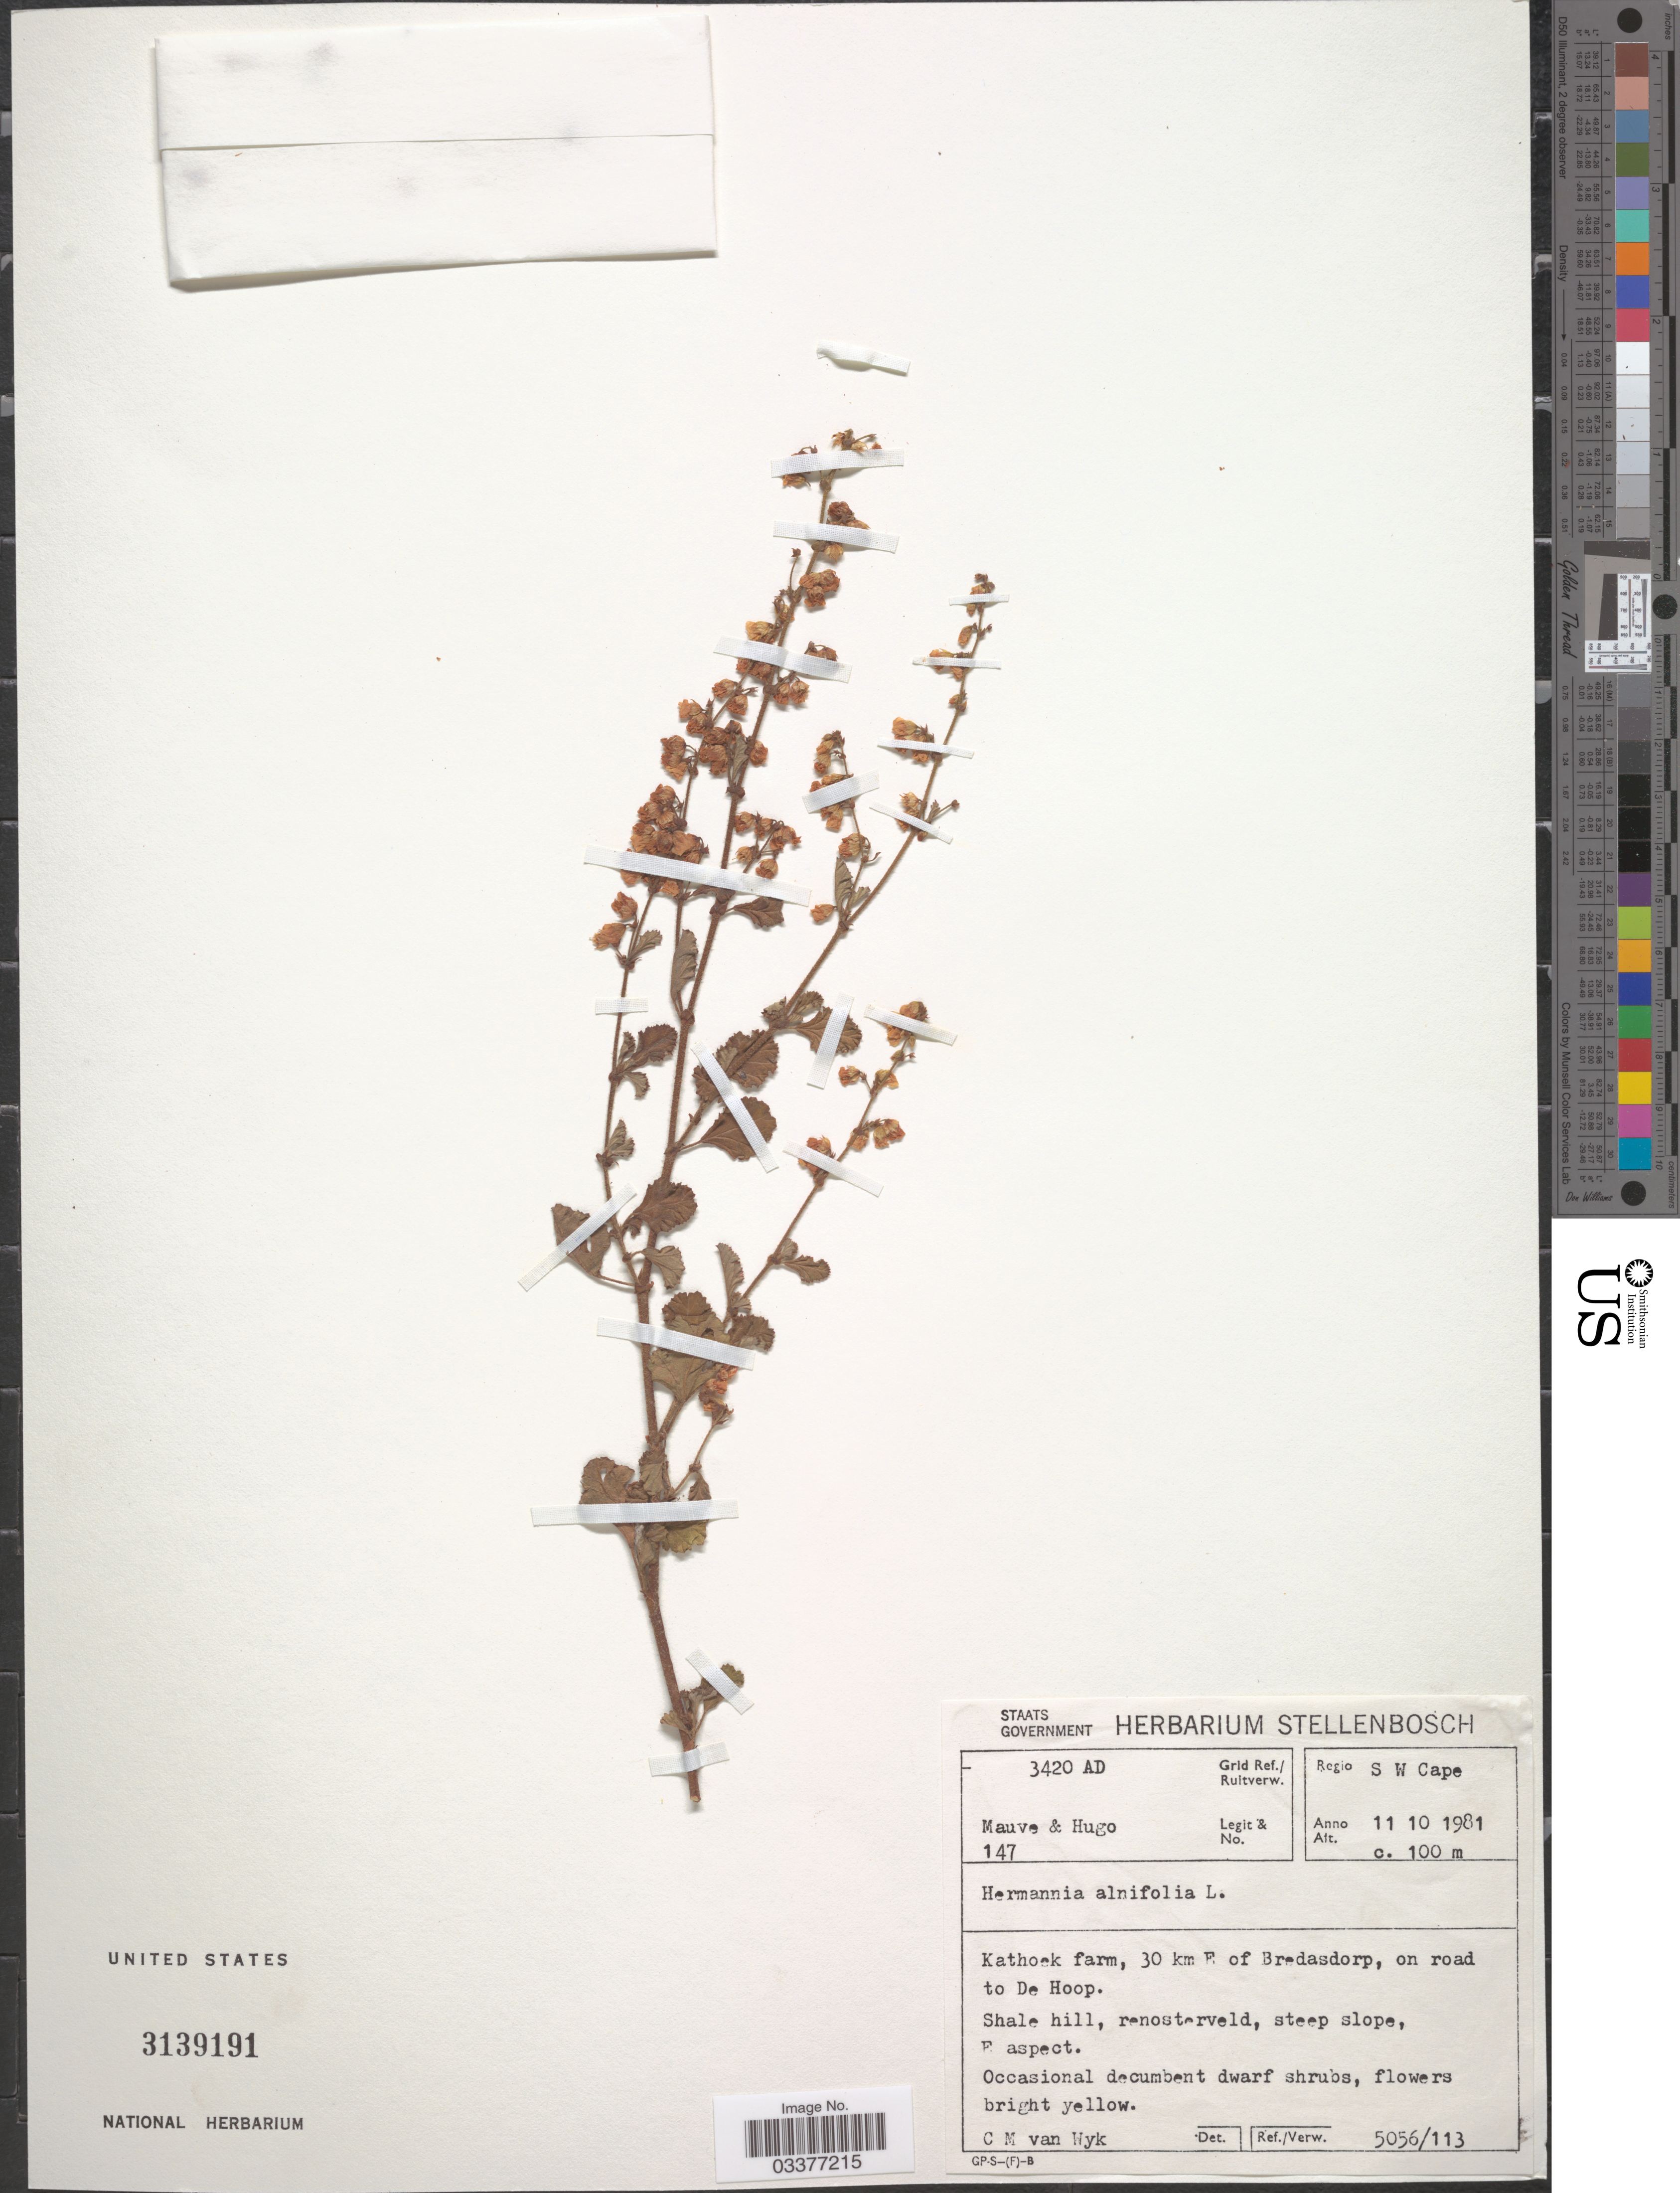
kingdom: Plantae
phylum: Tracheophyta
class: Magnoliopsida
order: Malvales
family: Malvaceae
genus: Hermannia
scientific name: Hermannia alnifolia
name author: L.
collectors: Mauve & Hugo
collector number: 147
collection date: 1981-10-11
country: South Africa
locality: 3420 AD Grid Ref. Regio S W Cape. Kathoek farm, 30 km E of Bredasdorp, on road to De Hoop.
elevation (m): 100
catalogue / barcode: US 3139191